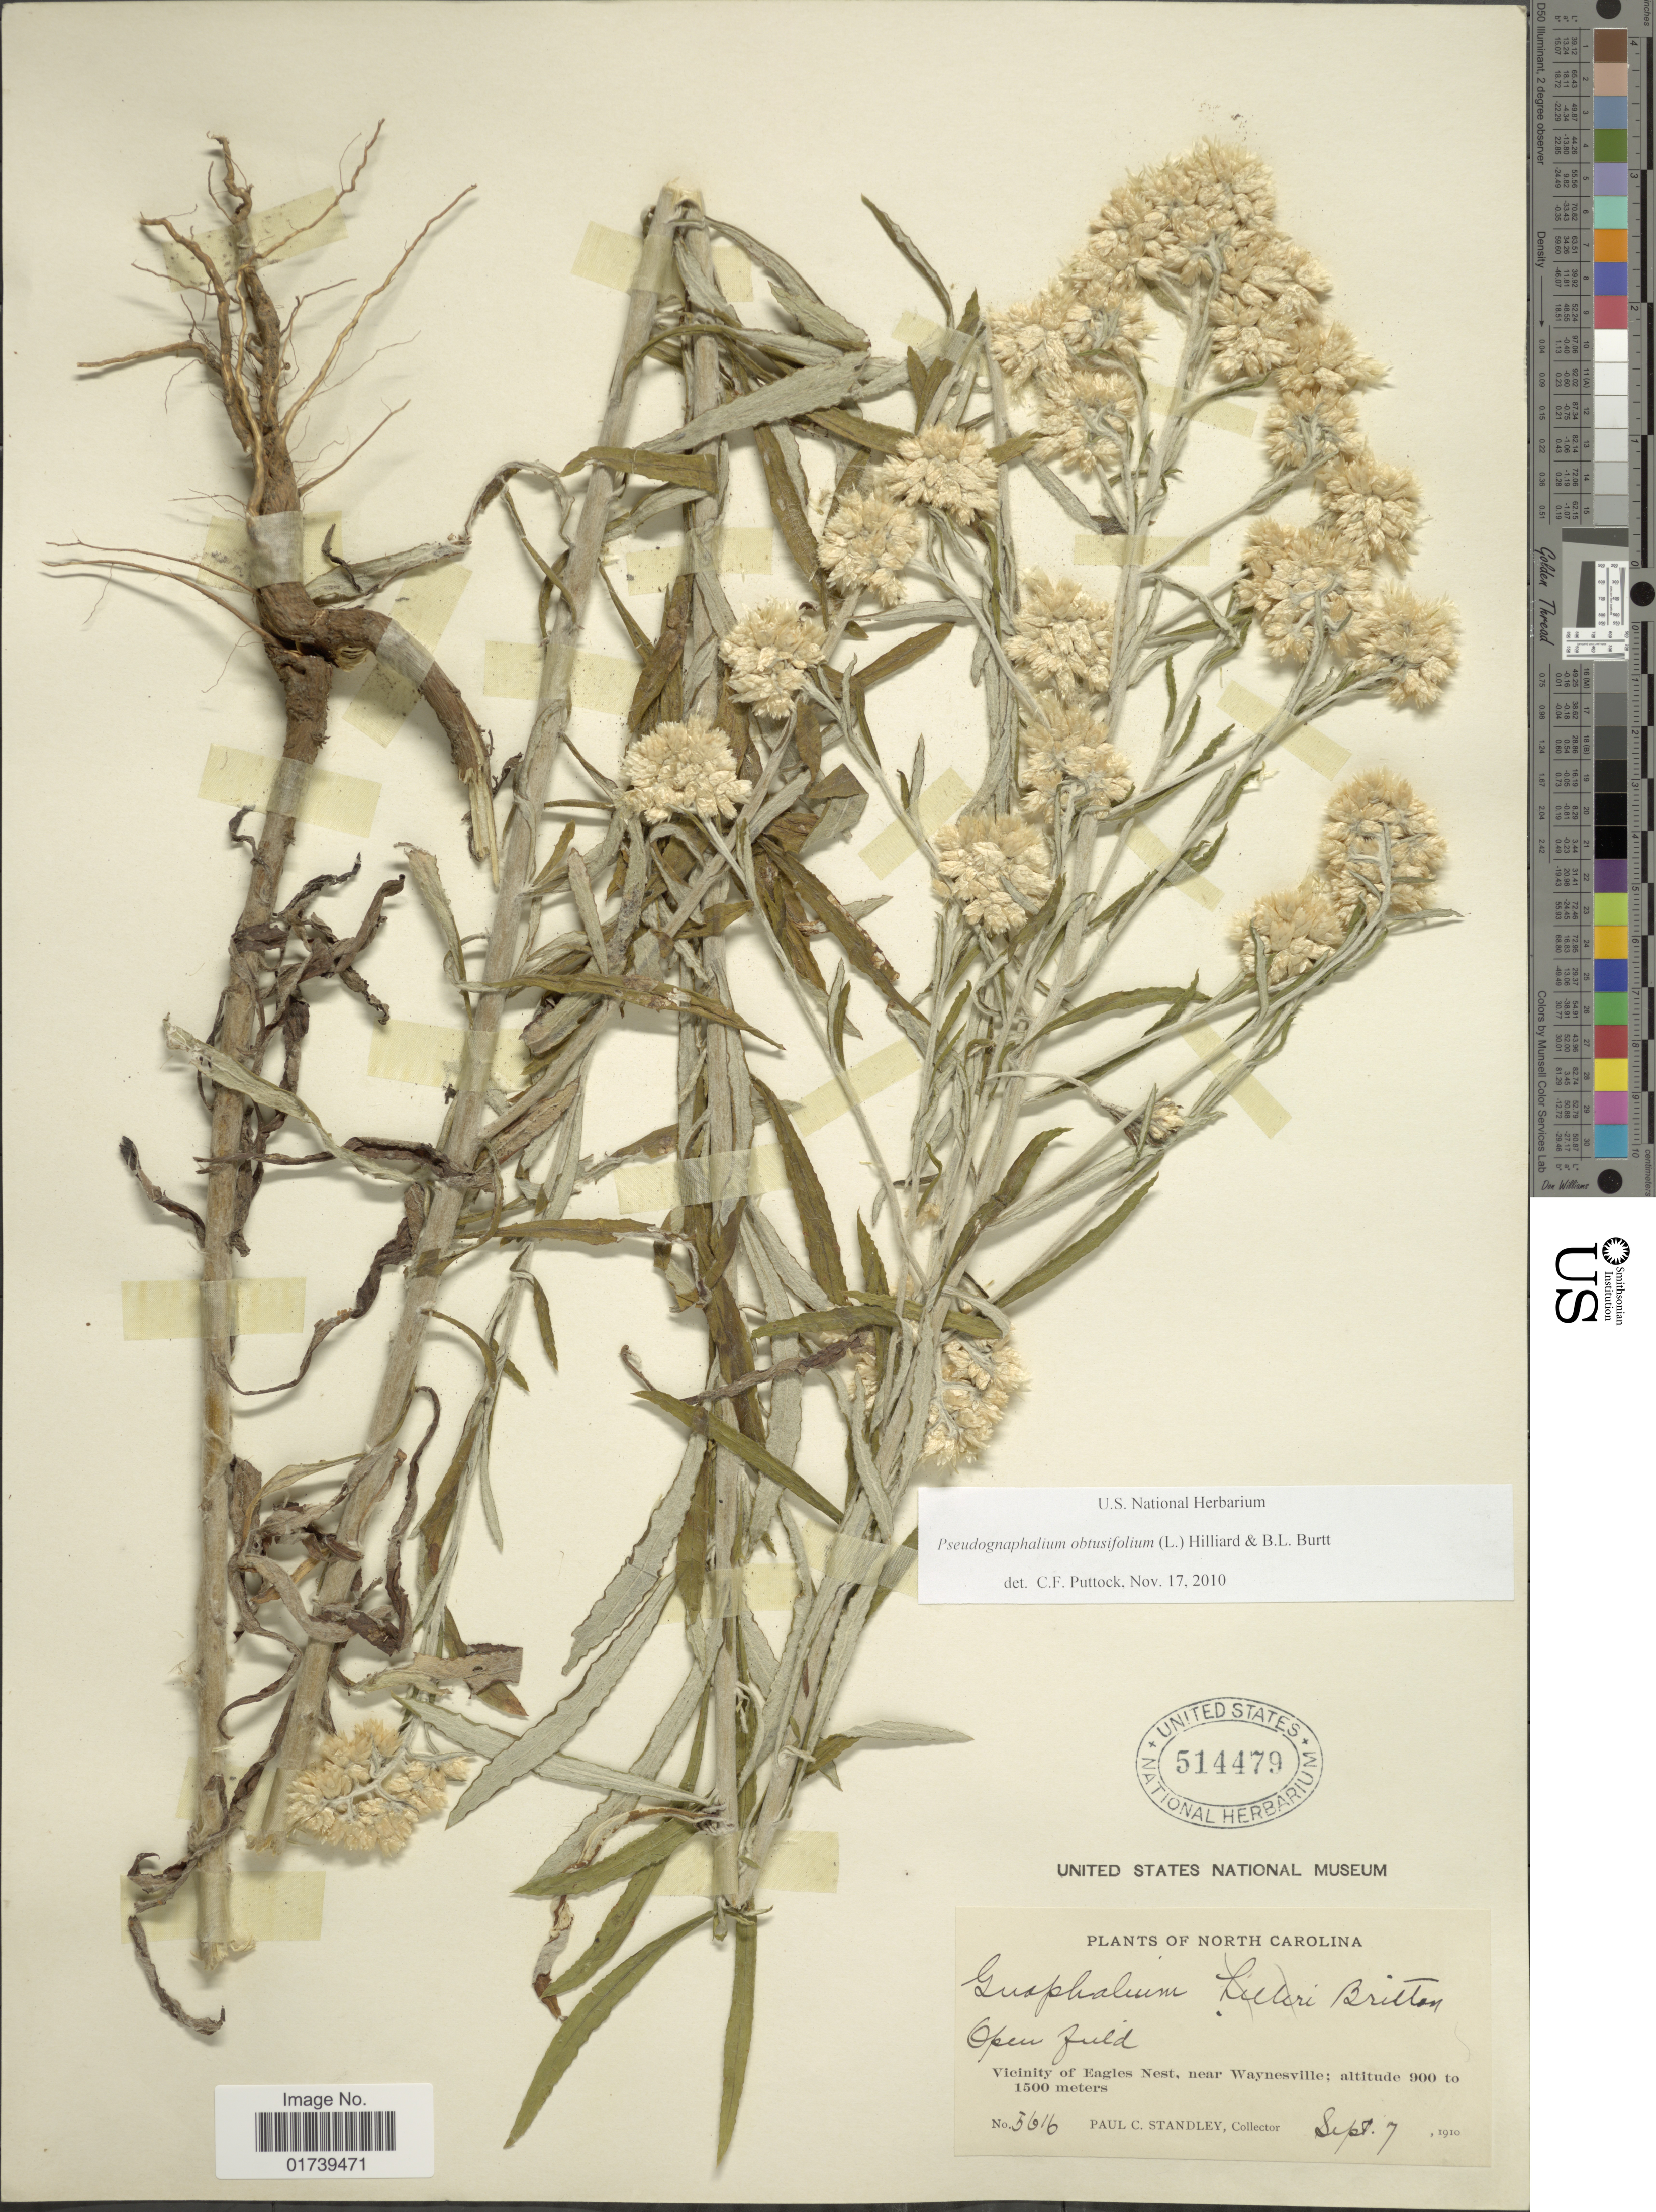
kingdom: Plantae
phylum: Tracheophyta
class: Magnoliopsida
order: Asterales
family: Asteraceae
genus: Pseudognaphalium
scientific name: Pseudognaphalium obtusifolium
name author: (L.) Hilliard & B.L. Burtt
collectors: P. C. Standley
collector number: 3616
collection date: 1910-09-07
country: United States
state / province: North Carolina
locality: Vicinity of Eagles Nest, near Waynesville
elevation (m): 900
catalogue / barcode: US 514479